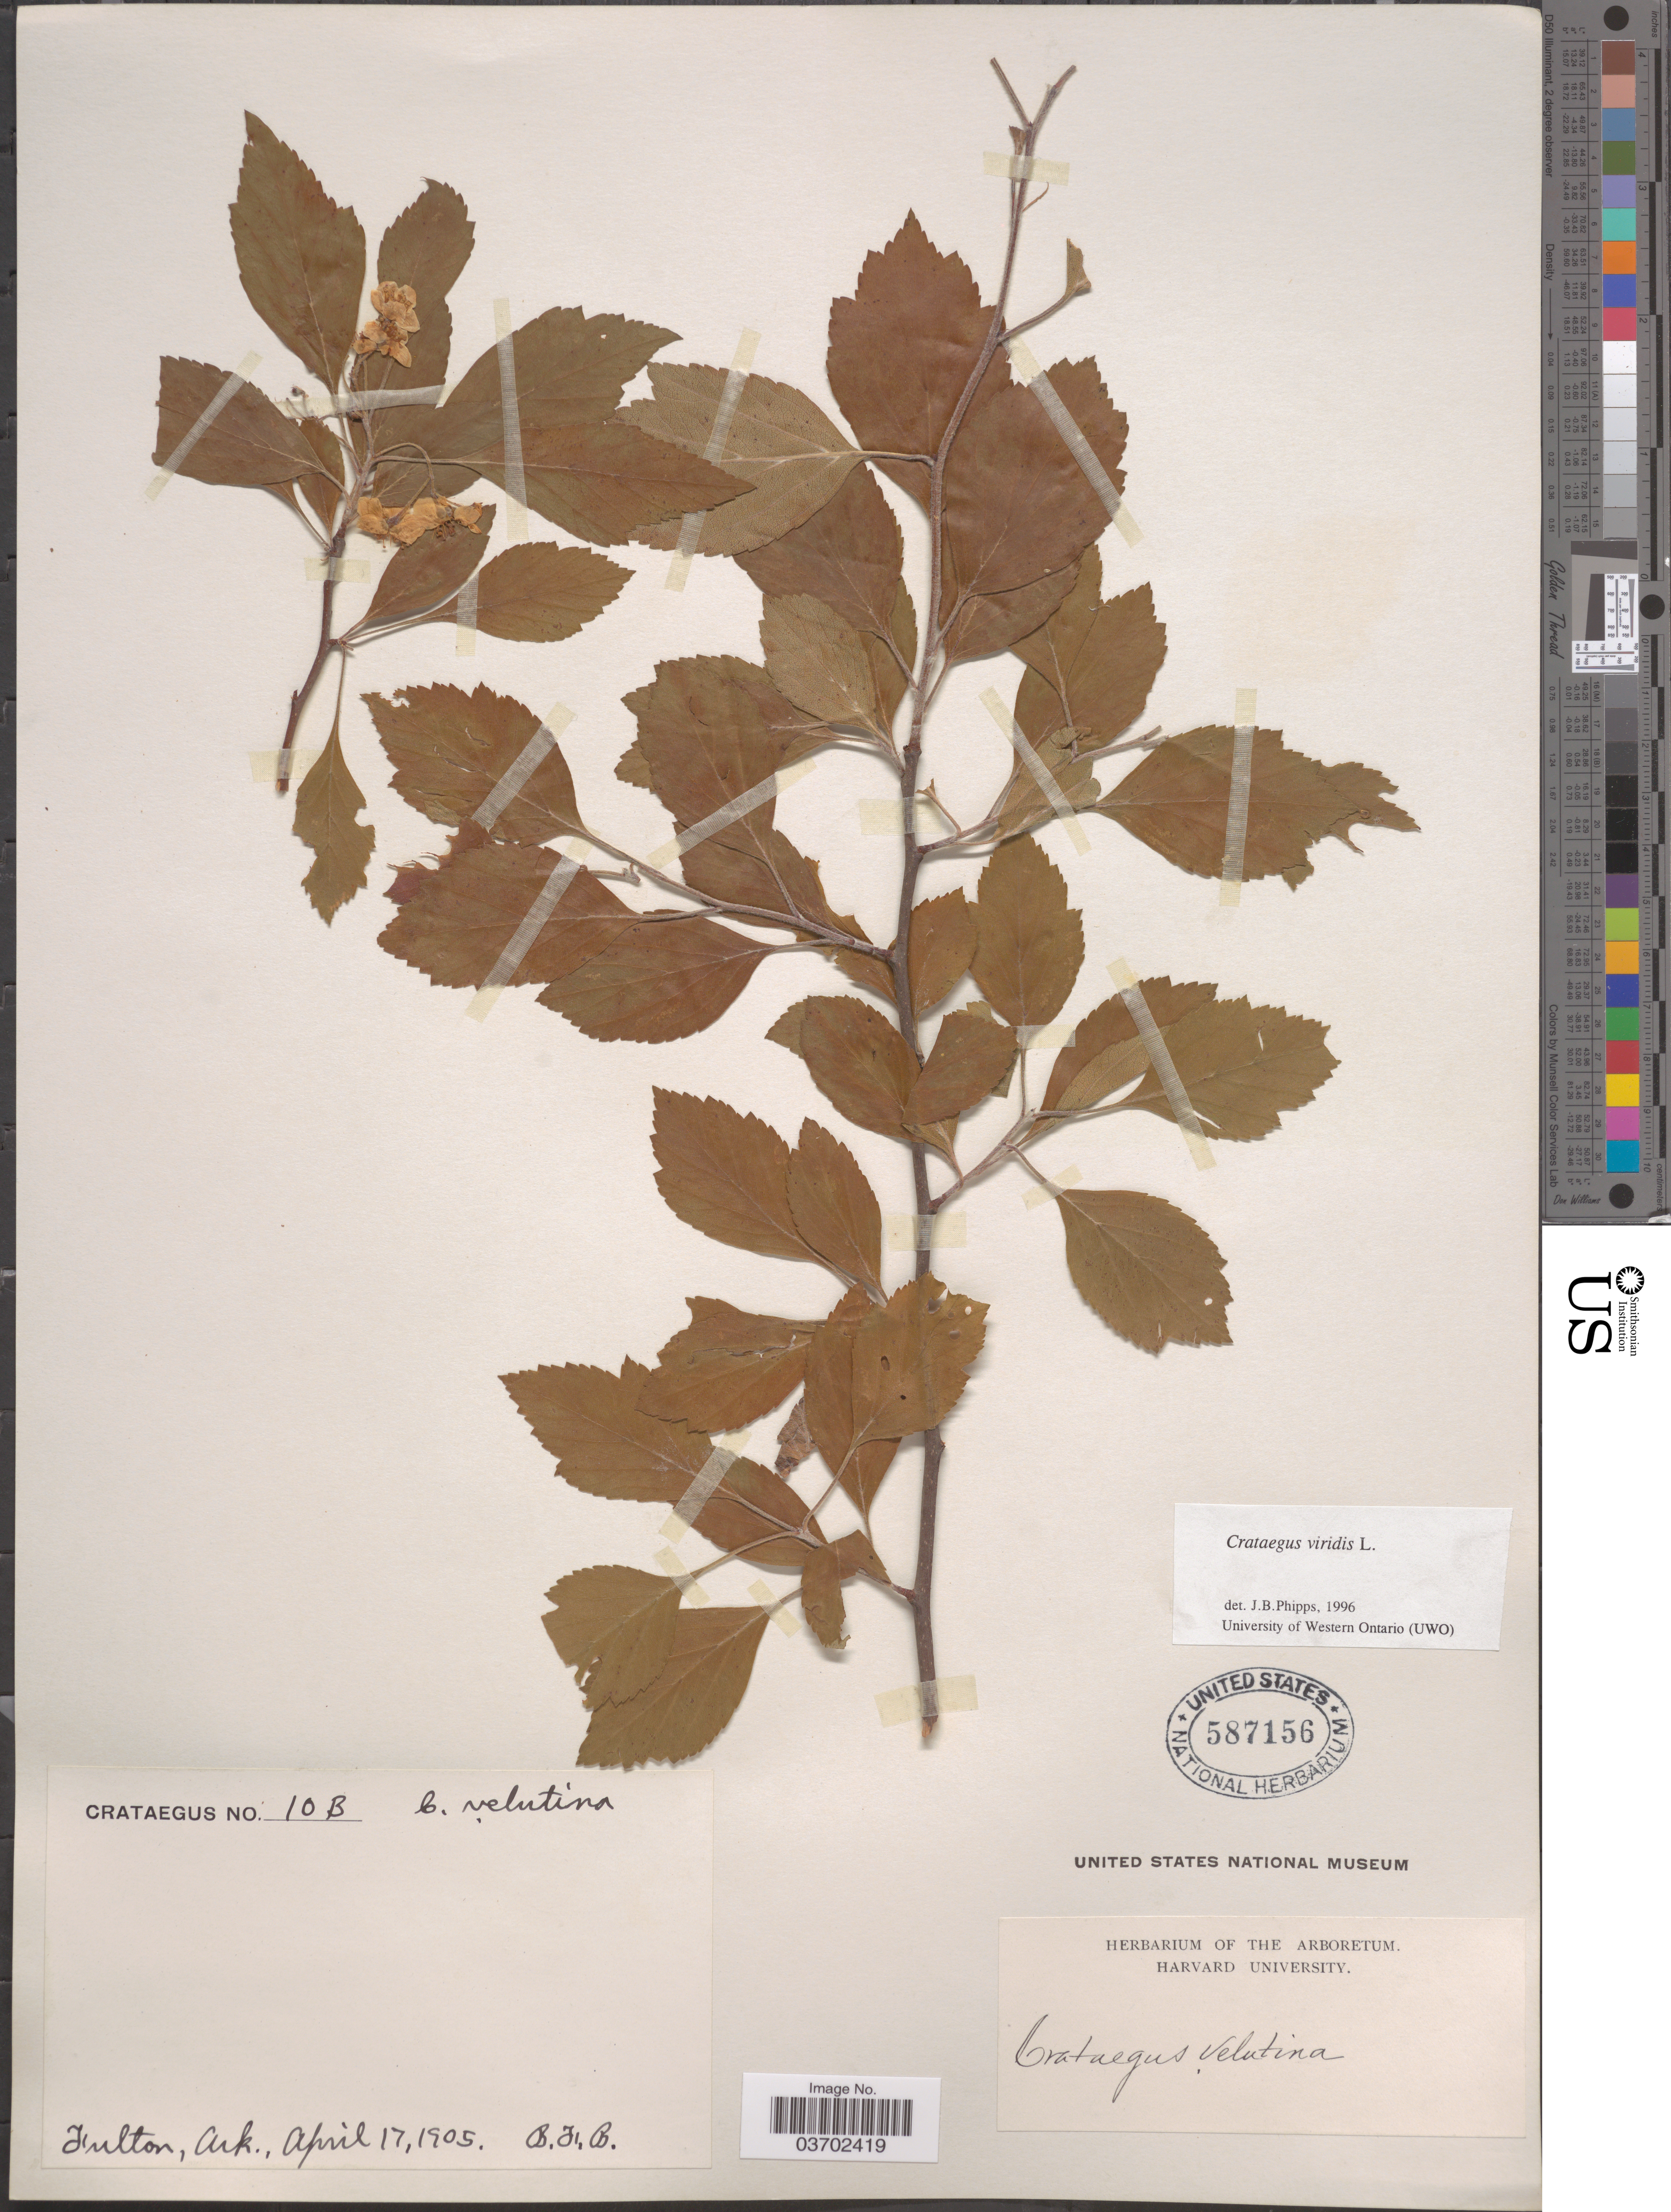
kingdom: Plantae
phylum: Tracheophyta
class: Magnoliopsida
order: Rosales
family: Rosaceae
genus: Crataegus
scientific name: Crataegus viridis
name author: L.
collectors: B. F. B.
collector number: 10B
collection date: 1905-04-17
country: United States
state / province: Arkansas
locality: Fulton.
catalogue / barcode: US 587156